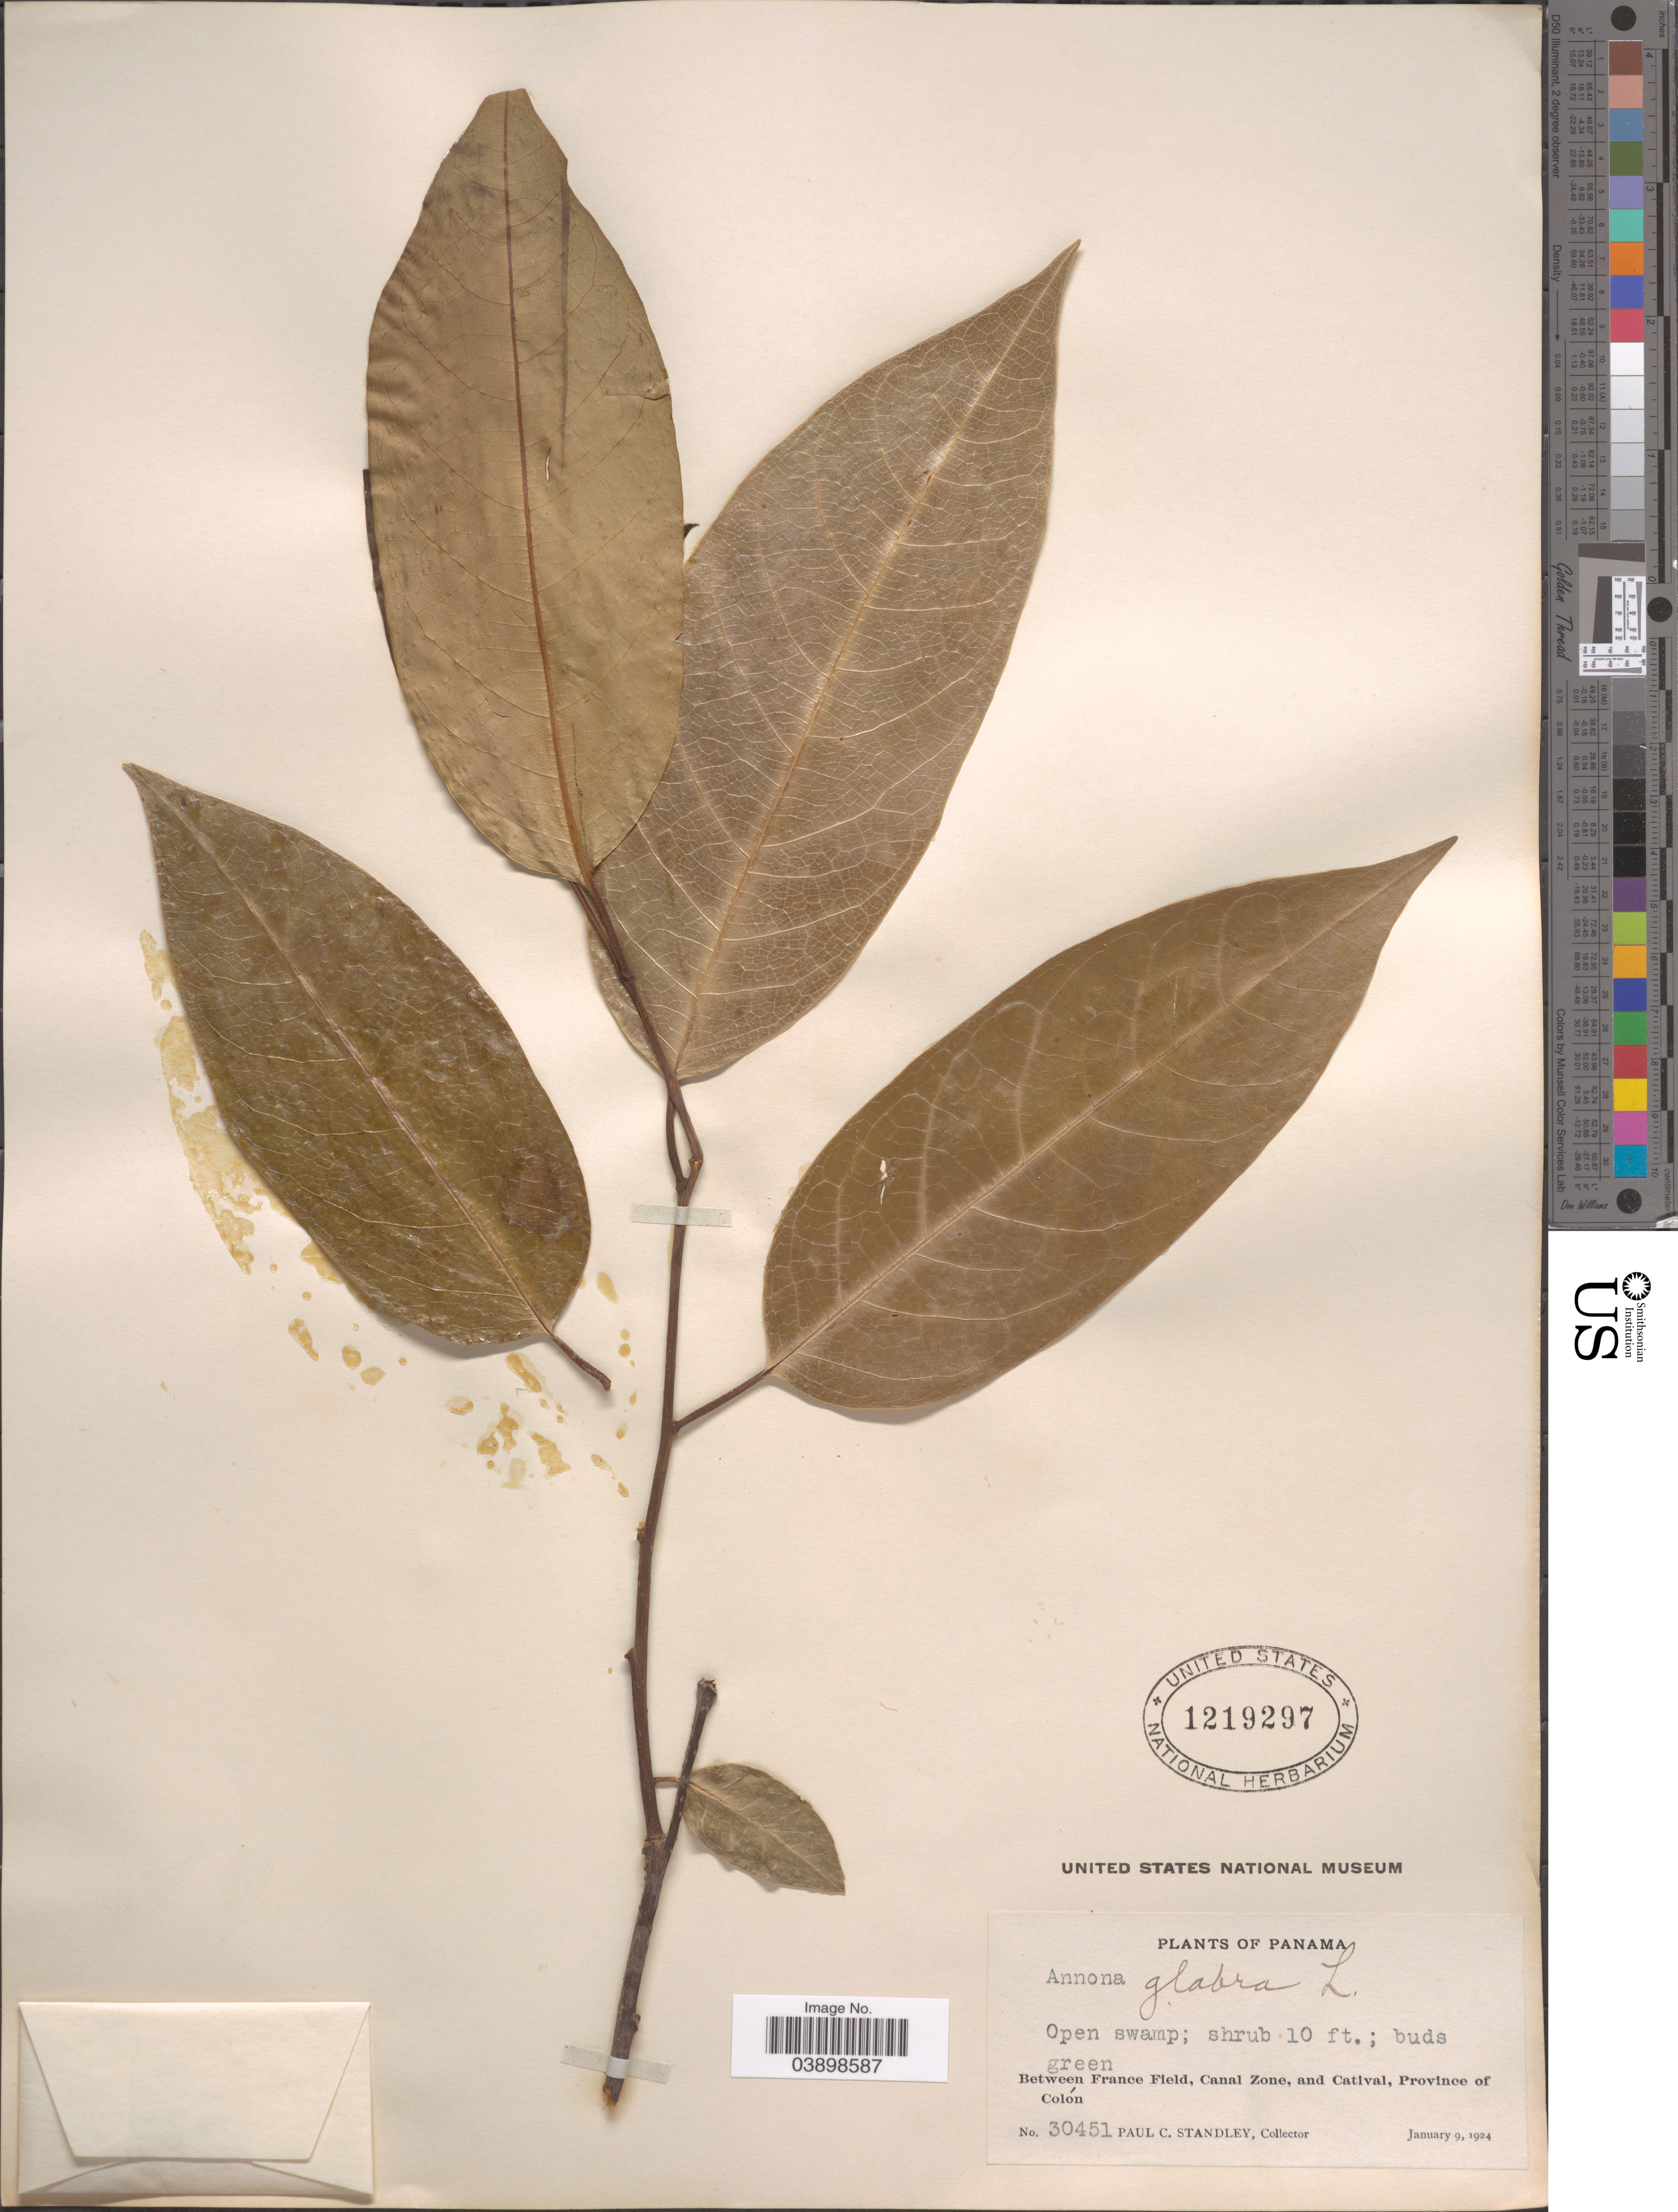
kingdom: Plantae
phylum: Tracheophyta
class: Magnoliopsida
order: Magnoliales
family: Annonaceae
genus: Annona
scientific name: Annona glabra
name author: L.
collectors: P. C. Standley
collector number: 30451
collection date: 1924-01-09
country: Panama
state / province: Colón / Panamá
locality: Between France Field, Canal Zone, and Catival, Province of Colón.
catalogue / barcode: US 1219297